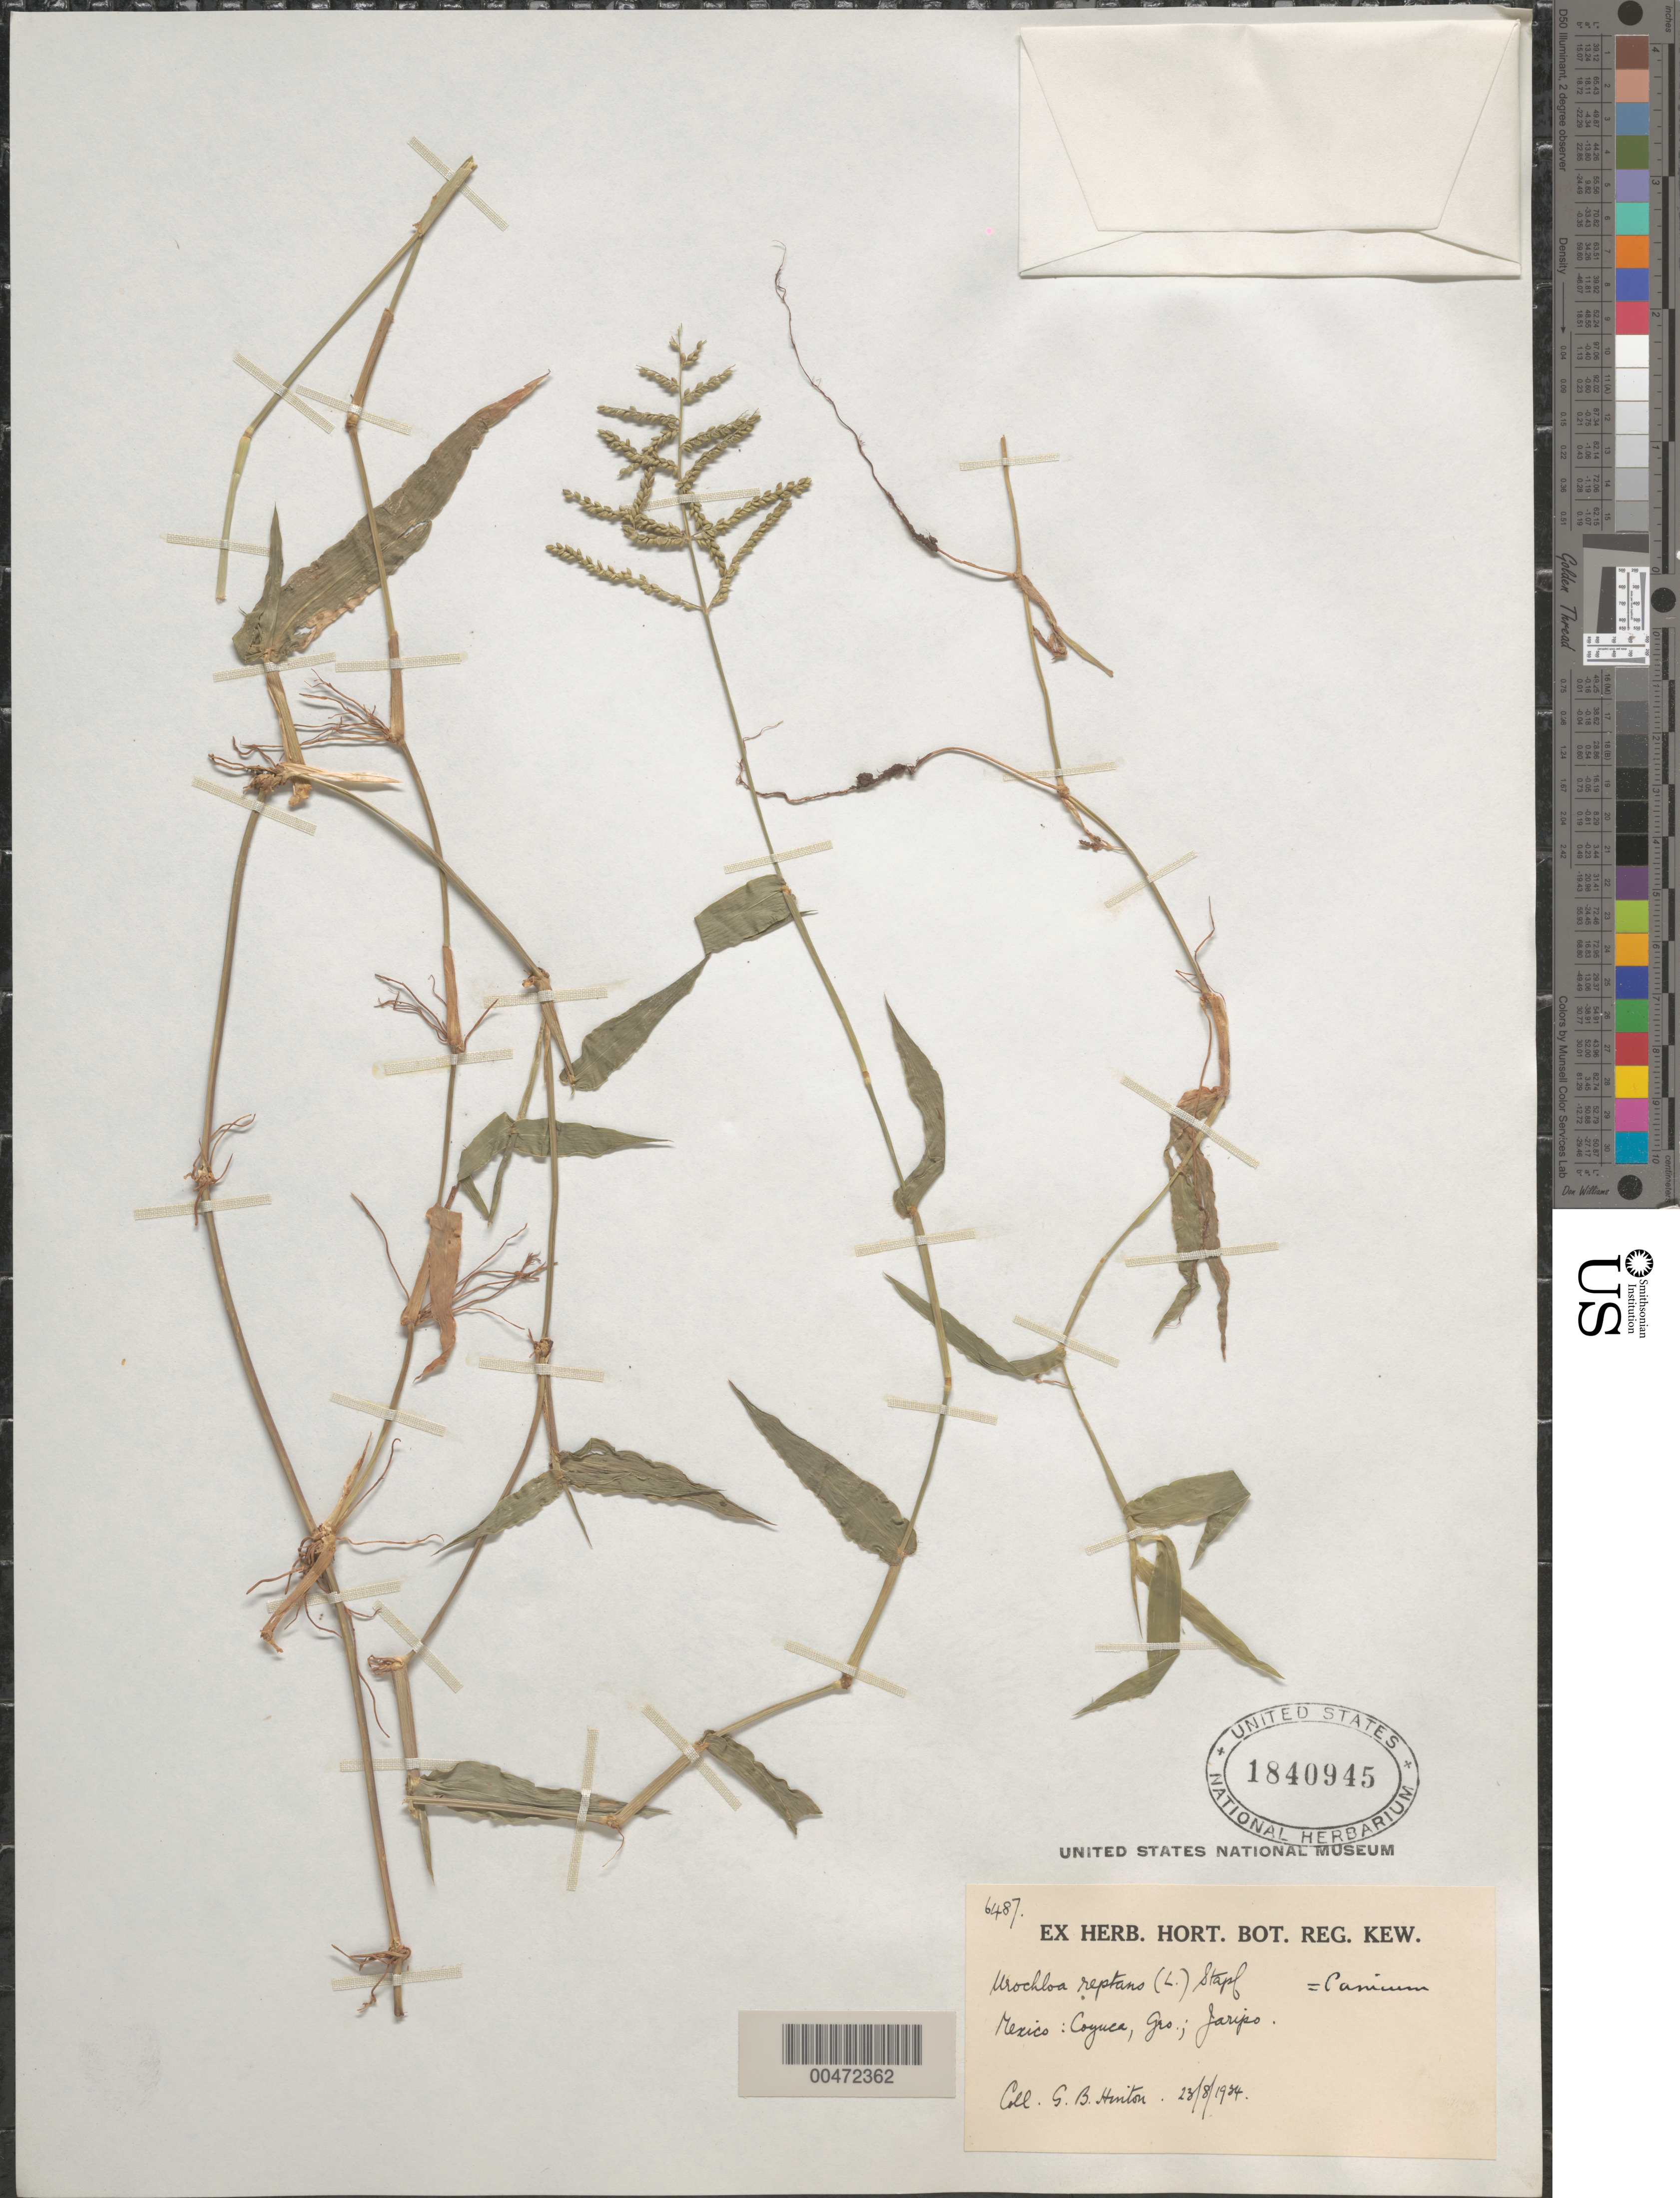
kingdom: Plantae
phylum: Tracheophyta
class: Liliopsida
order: Poales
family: Poaceae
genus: Urochloa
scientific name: Urochloa reptans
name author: (L.) Stapf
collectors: G. B. Hinton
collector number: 6487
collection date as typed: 23 Aug 1934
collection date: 1934-08-23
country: Mexico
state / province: Guerrero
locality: Coyuca, Jaripo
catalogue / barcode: US 1840945